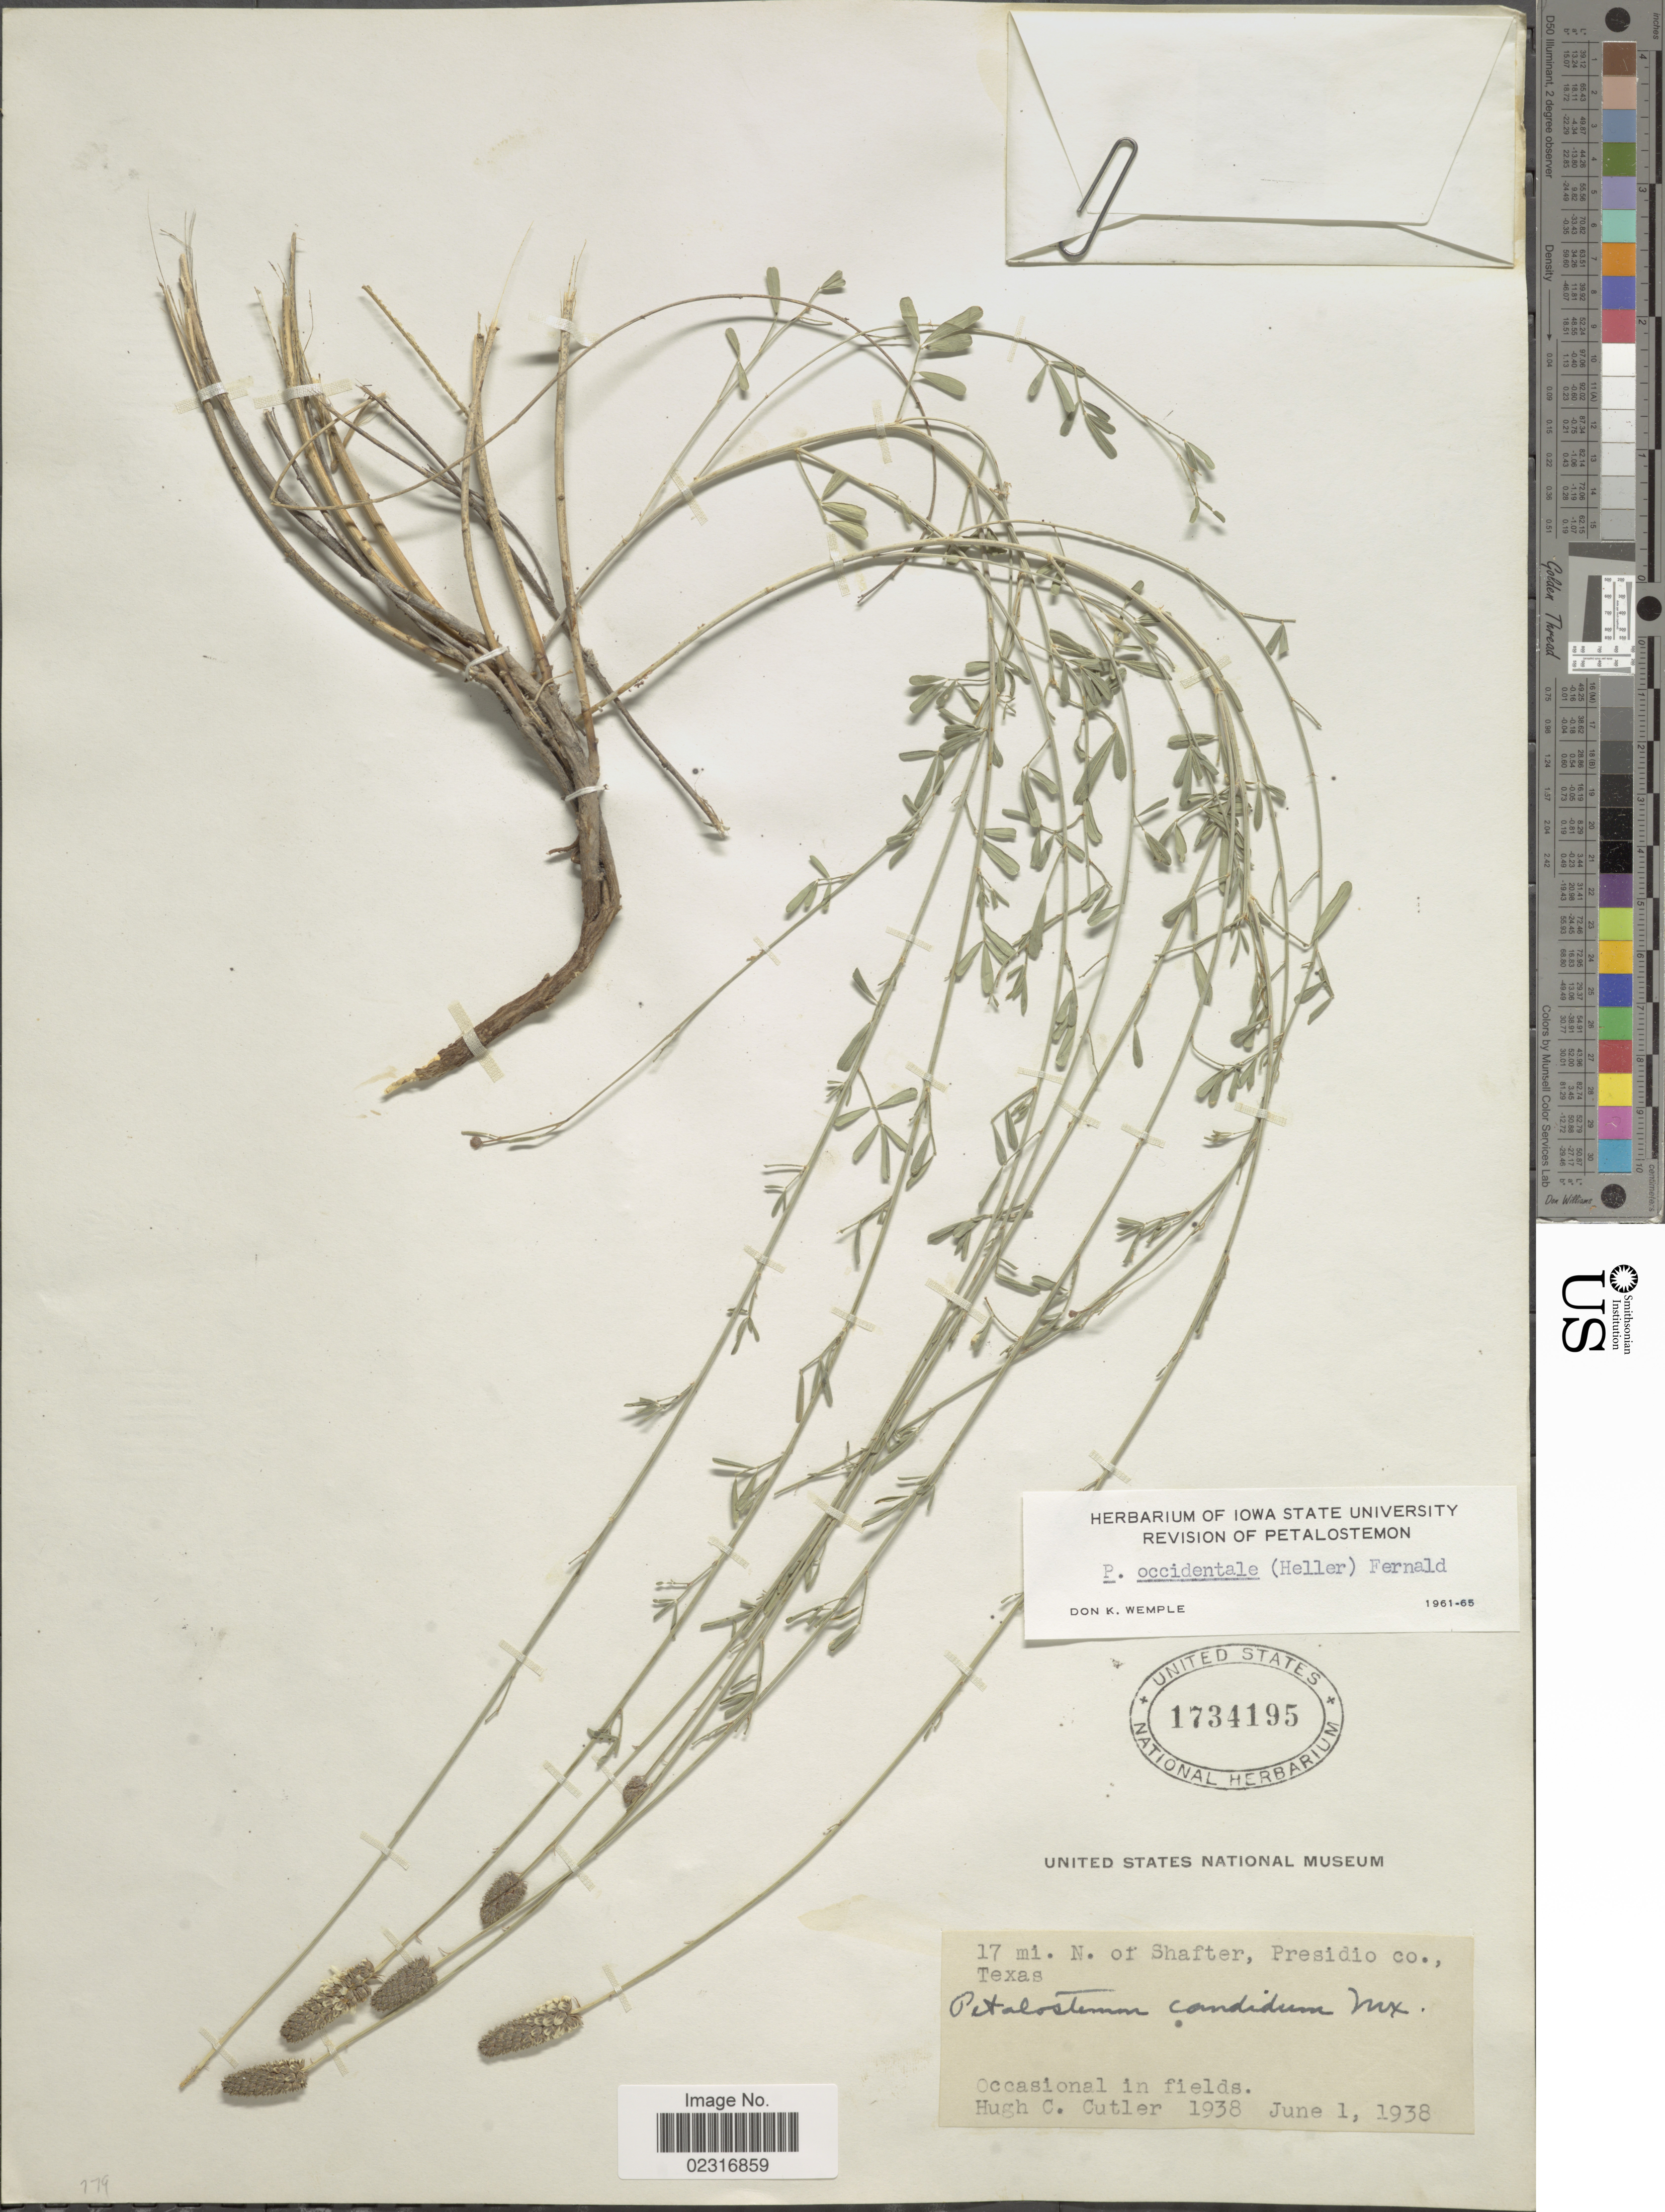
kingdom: Plantae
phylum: Tracheophyta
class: Magnoliopsida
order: Fabales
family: Fabaceae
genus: Dalea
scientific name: Dalea candida var. oligophylla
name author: (Torr) Shinners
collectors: H. C. Cutler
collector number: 1938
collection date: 1938-06-01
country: United States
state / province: Texas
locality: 1 mi. N. of Shafter, Presidio Co.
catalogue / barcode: US 1734195